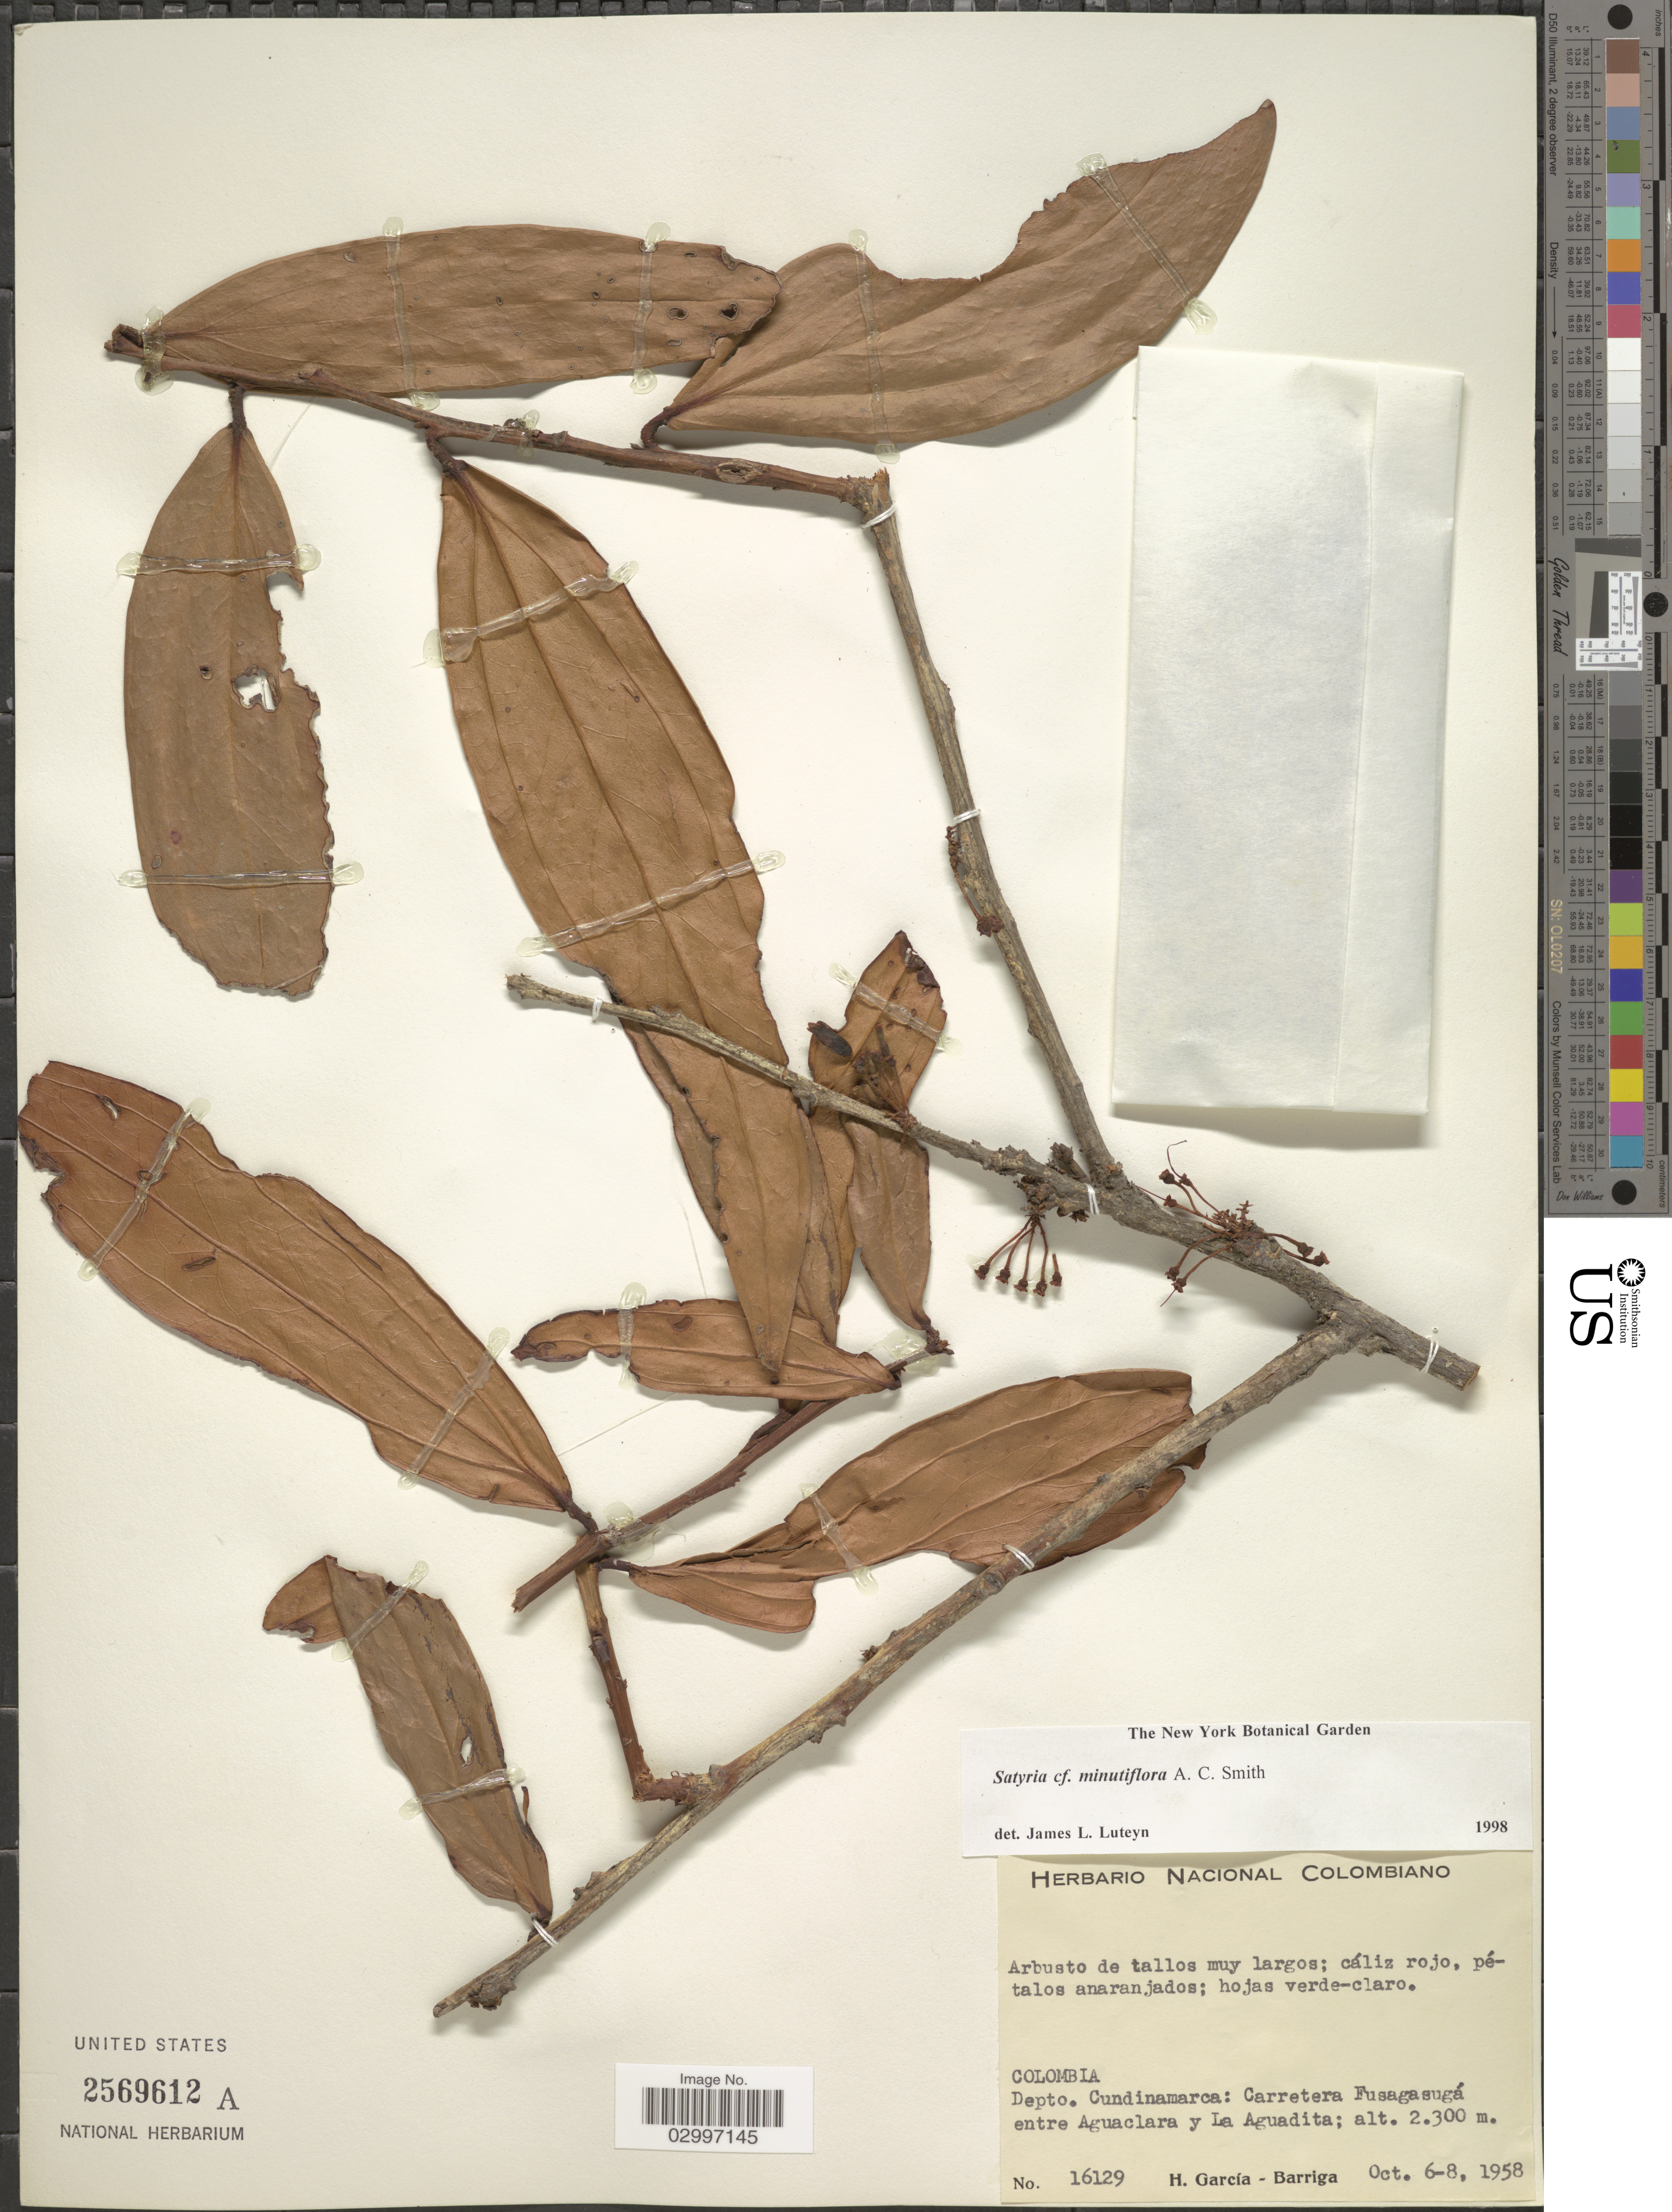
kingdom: Plantae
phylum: Tracheophyta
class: Magnoliopsida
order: Ericales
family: Ericaceae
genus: Satyria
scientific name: Satyria minutiflora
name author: A.C. Sm.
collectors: H. García Barriga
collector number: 16129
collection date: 1958-10-06/1958-10-08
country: Colombia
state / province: Cundinamarca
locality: Depto.: Cundinamarca: Carretera Fusagasugá entre Aguaclara y La Aguadita.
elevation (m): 2300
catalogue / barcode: US 2569612A